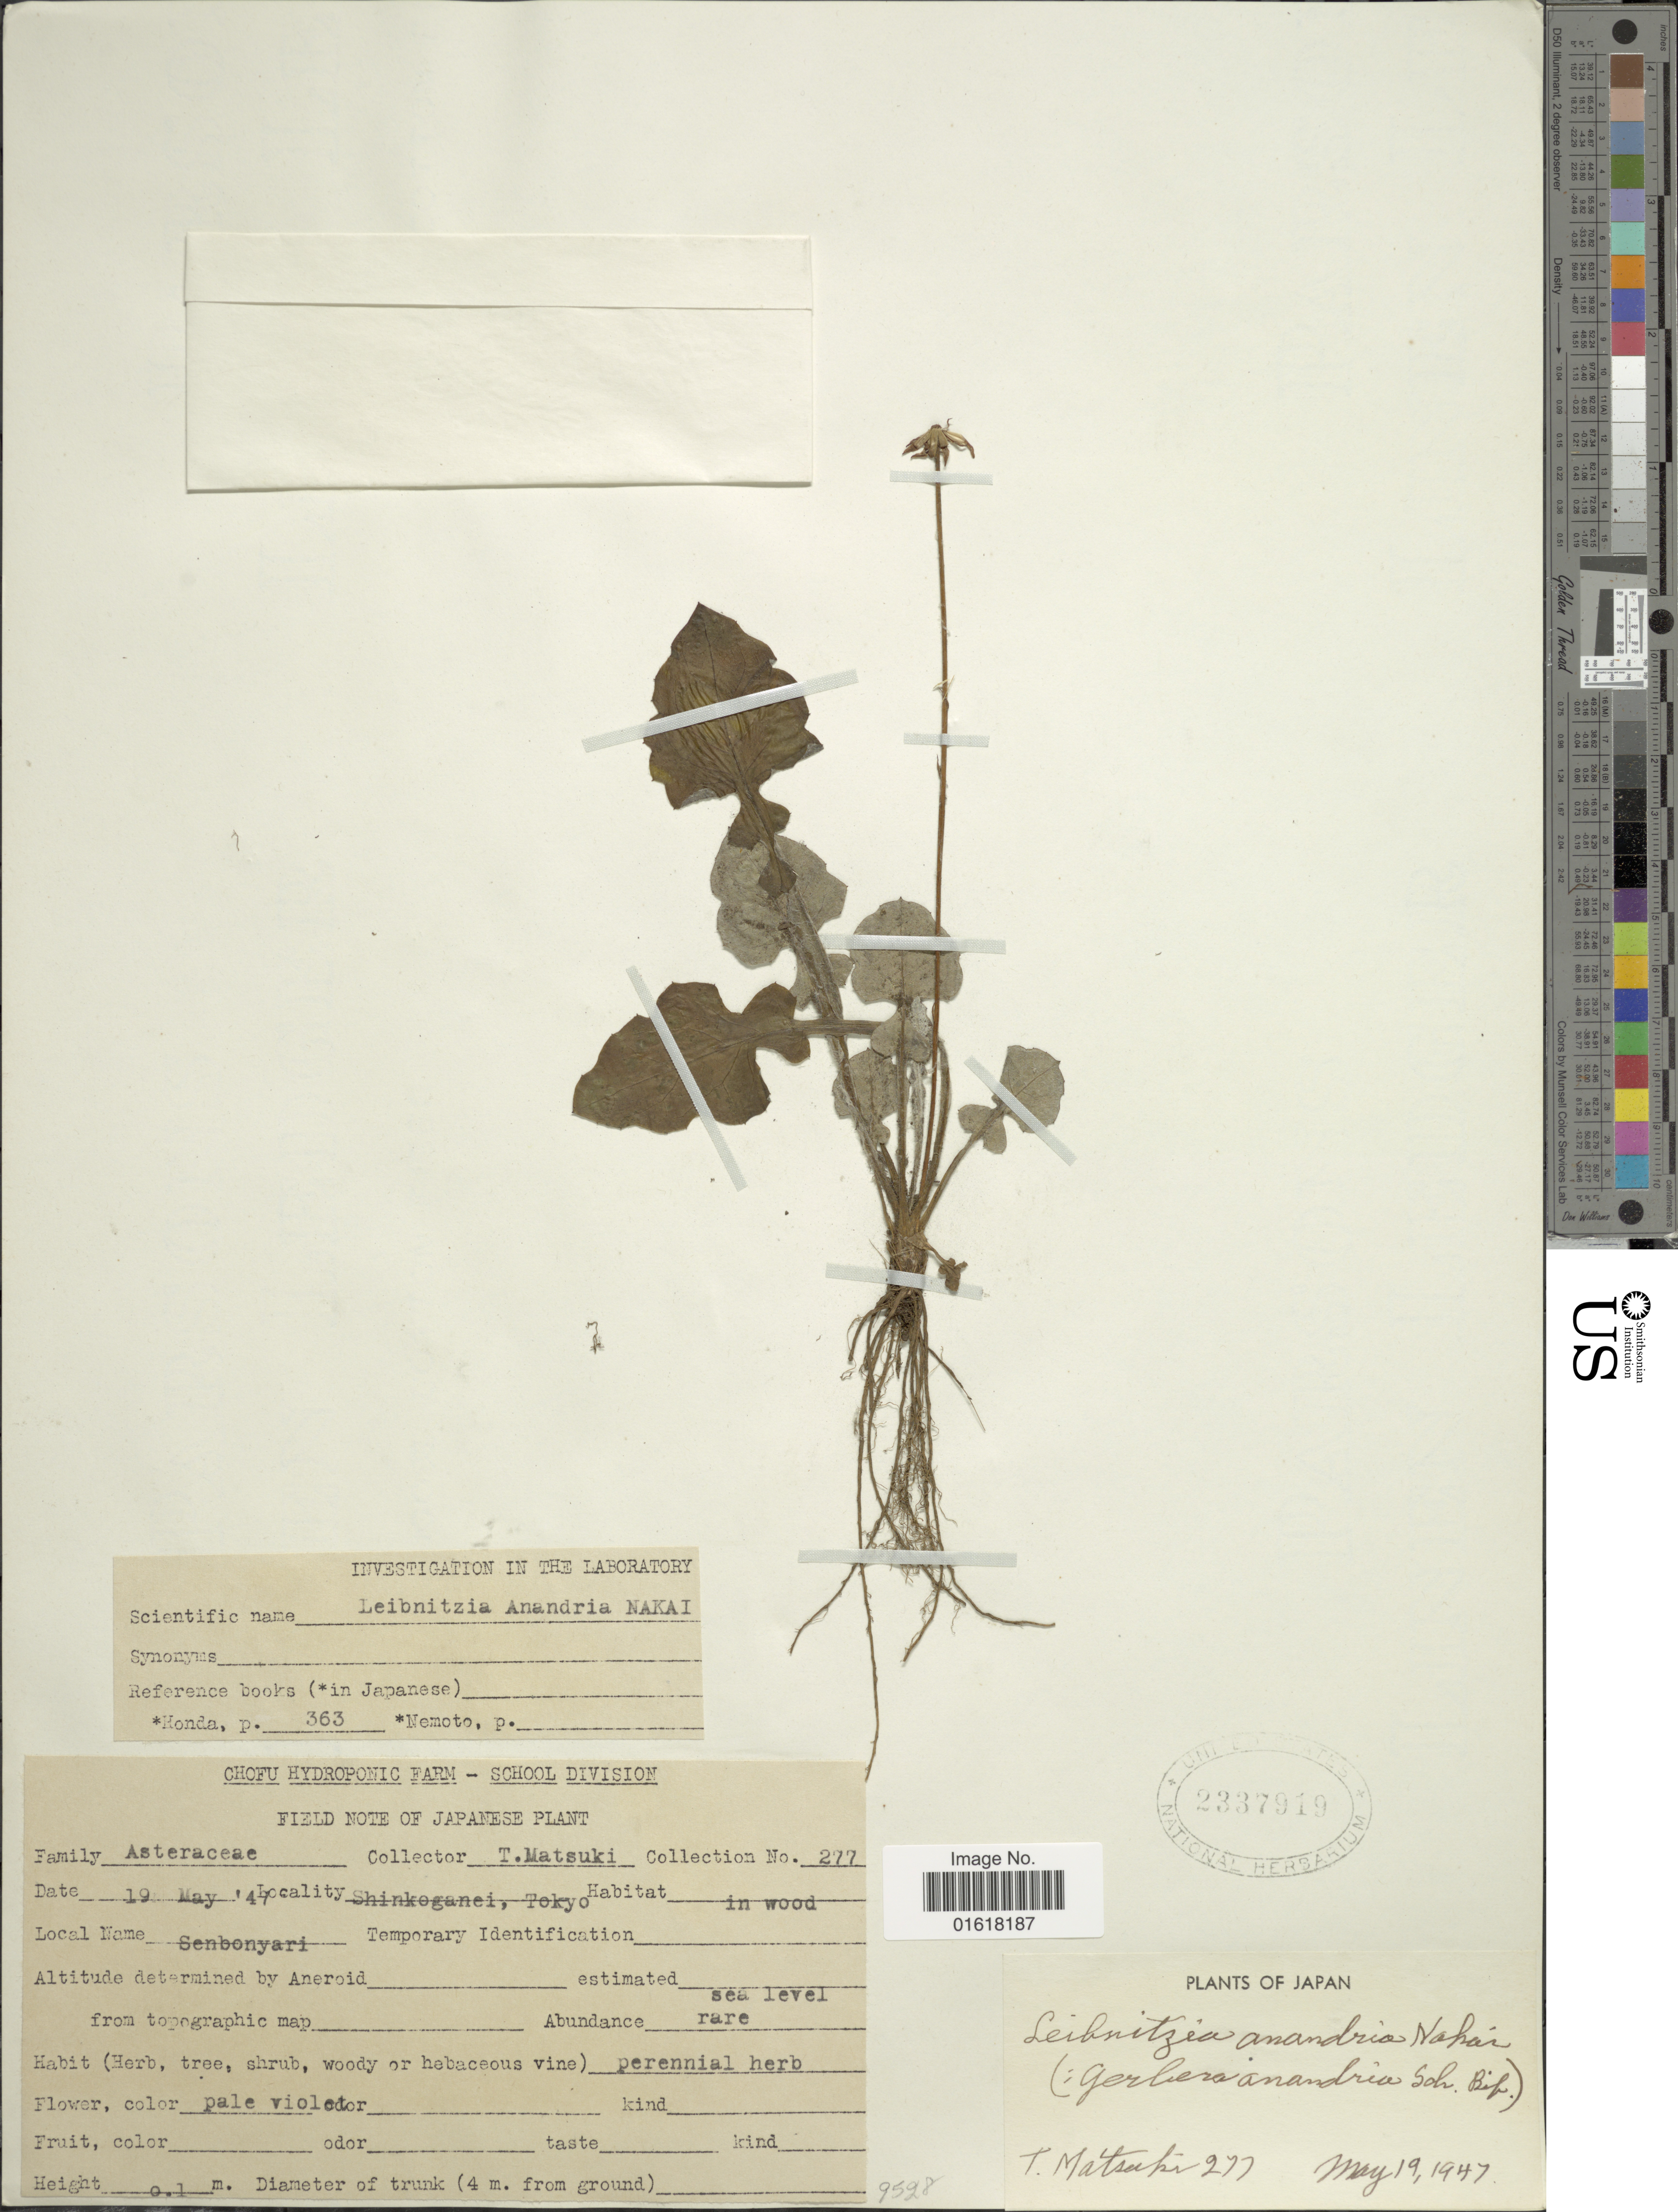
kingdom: Plantae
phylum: Tracheophyta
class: Magnoliopsida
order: Asterales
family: Asteraceae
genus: Leibnitzia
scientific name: Leibnitzia anandria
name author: (L.) Nakai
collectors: T. Matsuki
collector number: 277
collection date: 1947-05-19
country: Japan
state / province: Tokyo, Federal City of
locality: Shinkoganei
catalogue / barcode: US 2337919